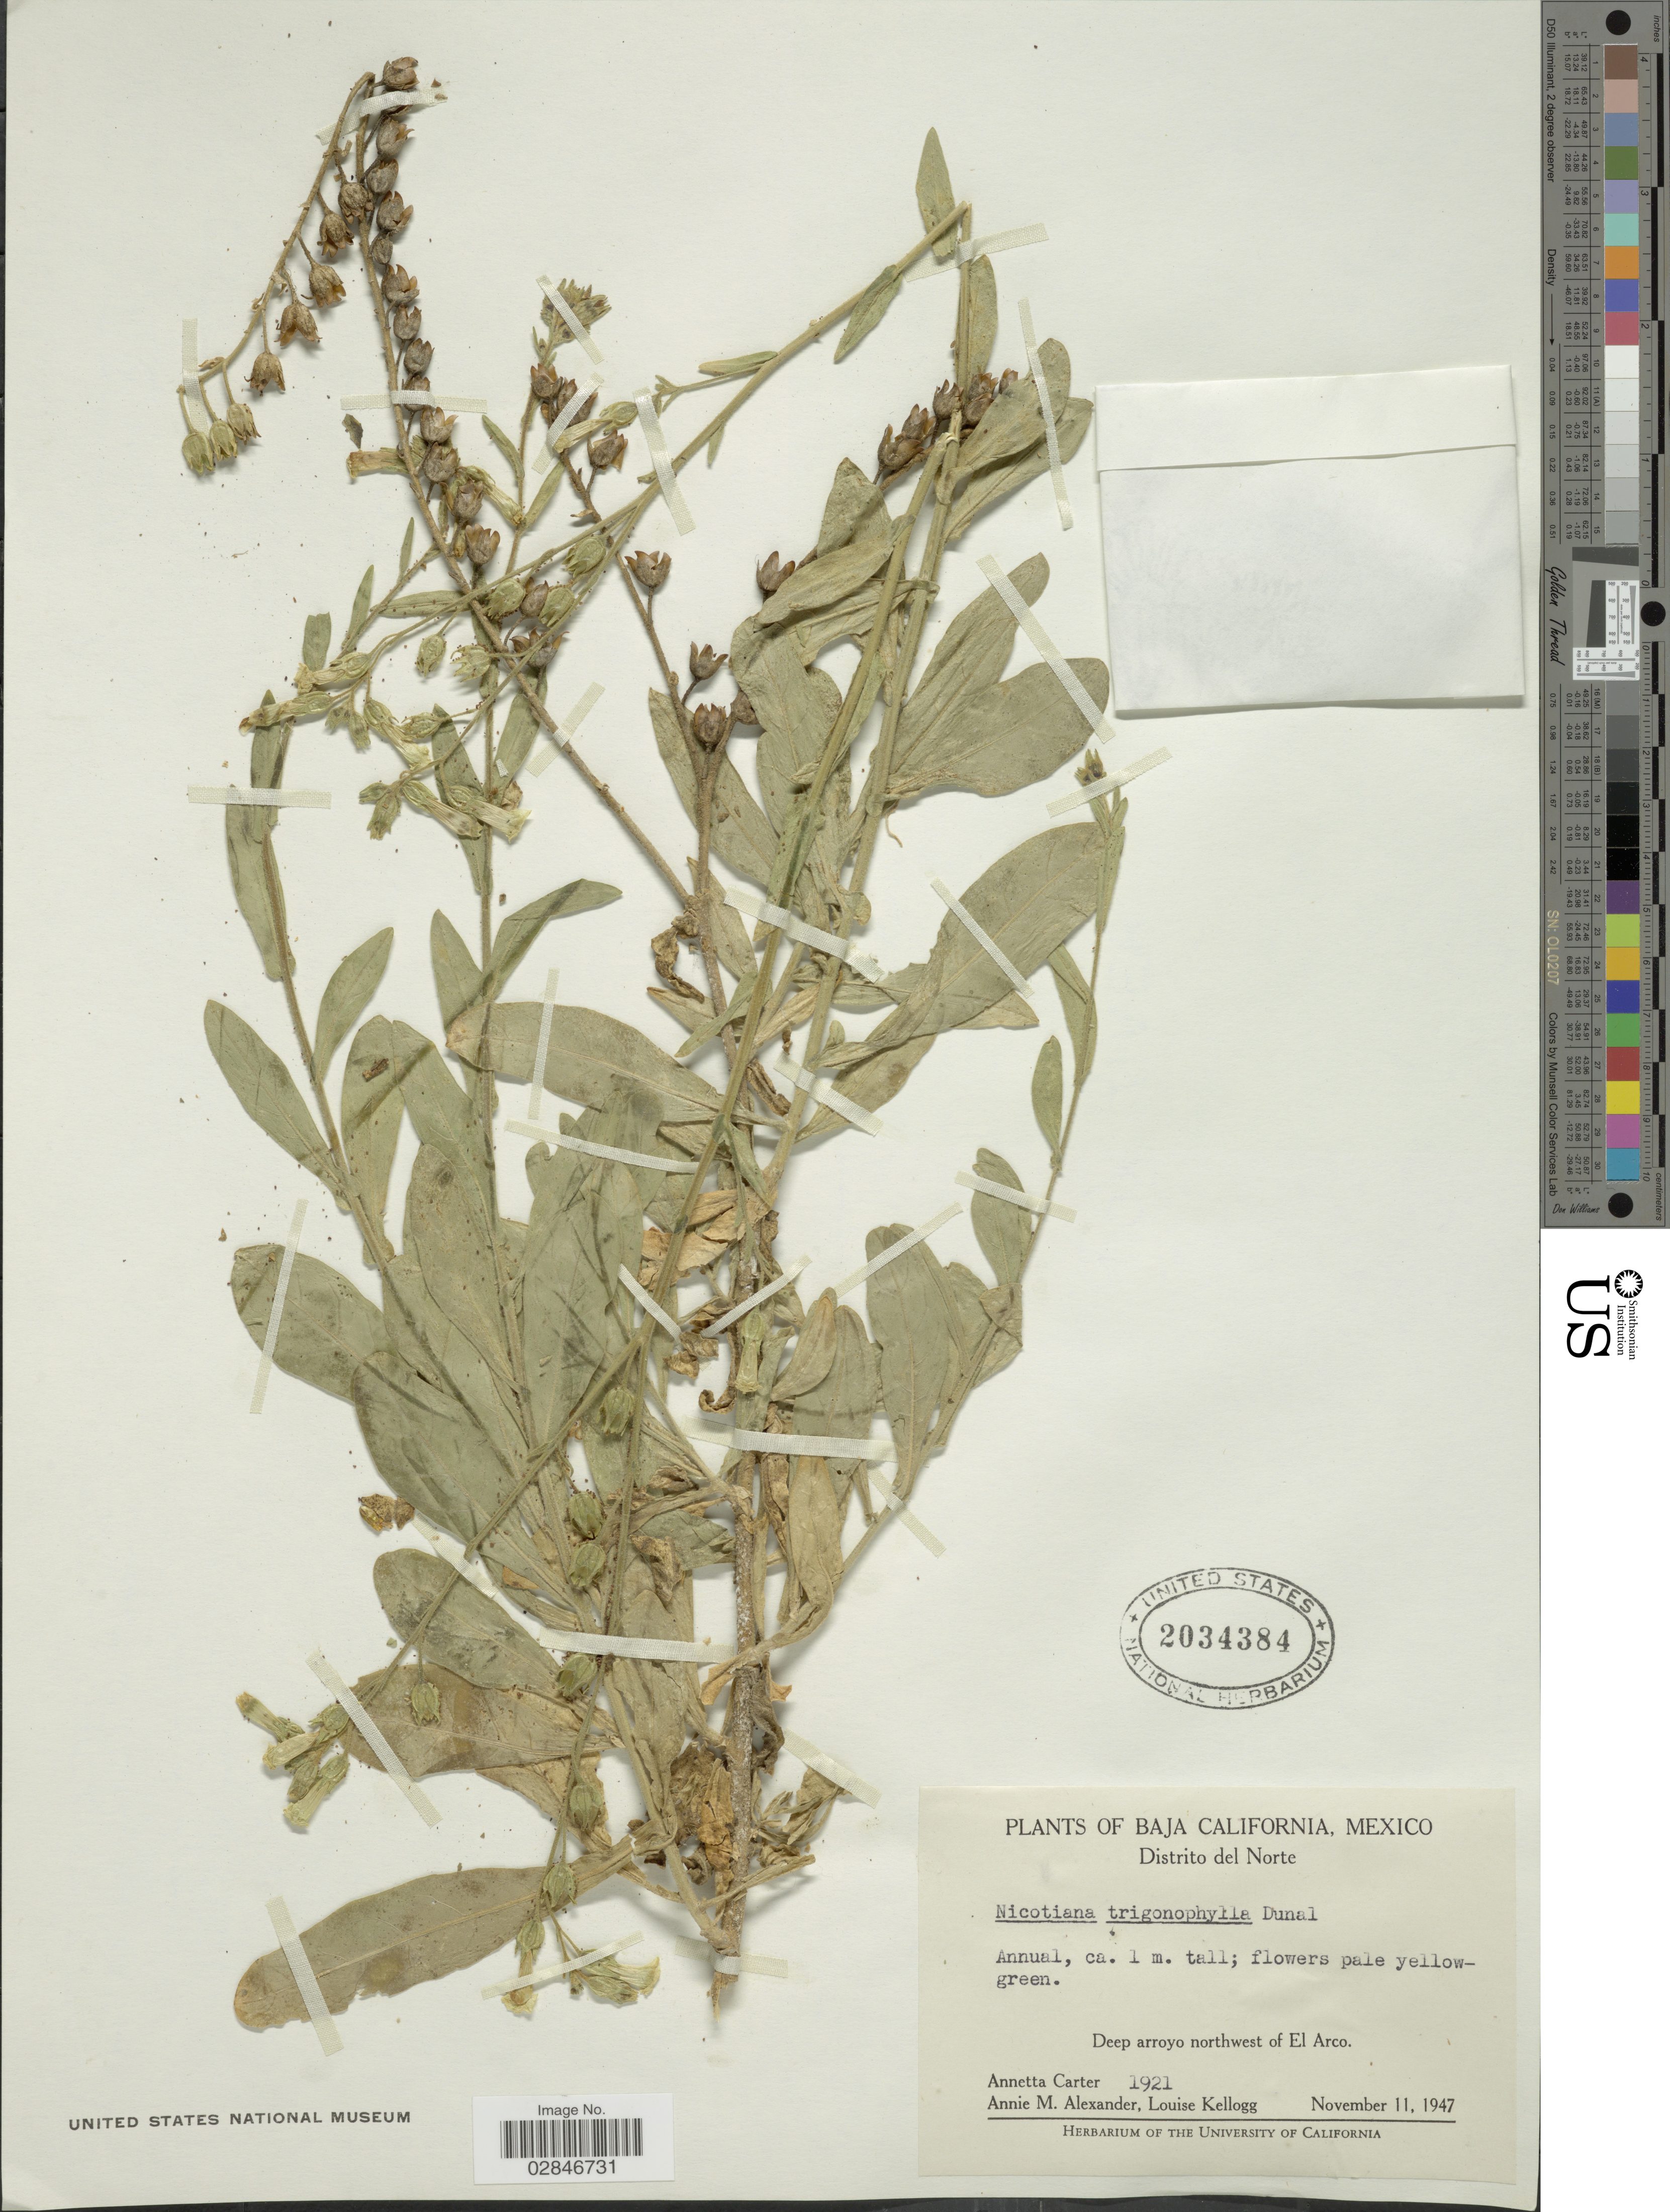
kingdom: Plantae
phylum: Tracheophyta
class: Magnoliopsida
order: Solanales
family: Solanaceae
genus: Nicotiana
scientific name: Nicotiana trigonophylla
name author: Dunal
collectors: A. Carter, A. M. Alexander & L. Kellogg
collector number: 1921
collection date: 1947-11-11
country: Mexico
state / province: Baja California Norte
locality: Distrito del Norte, Deep arroyo northwest of El Arco.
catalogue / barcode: US 2034384